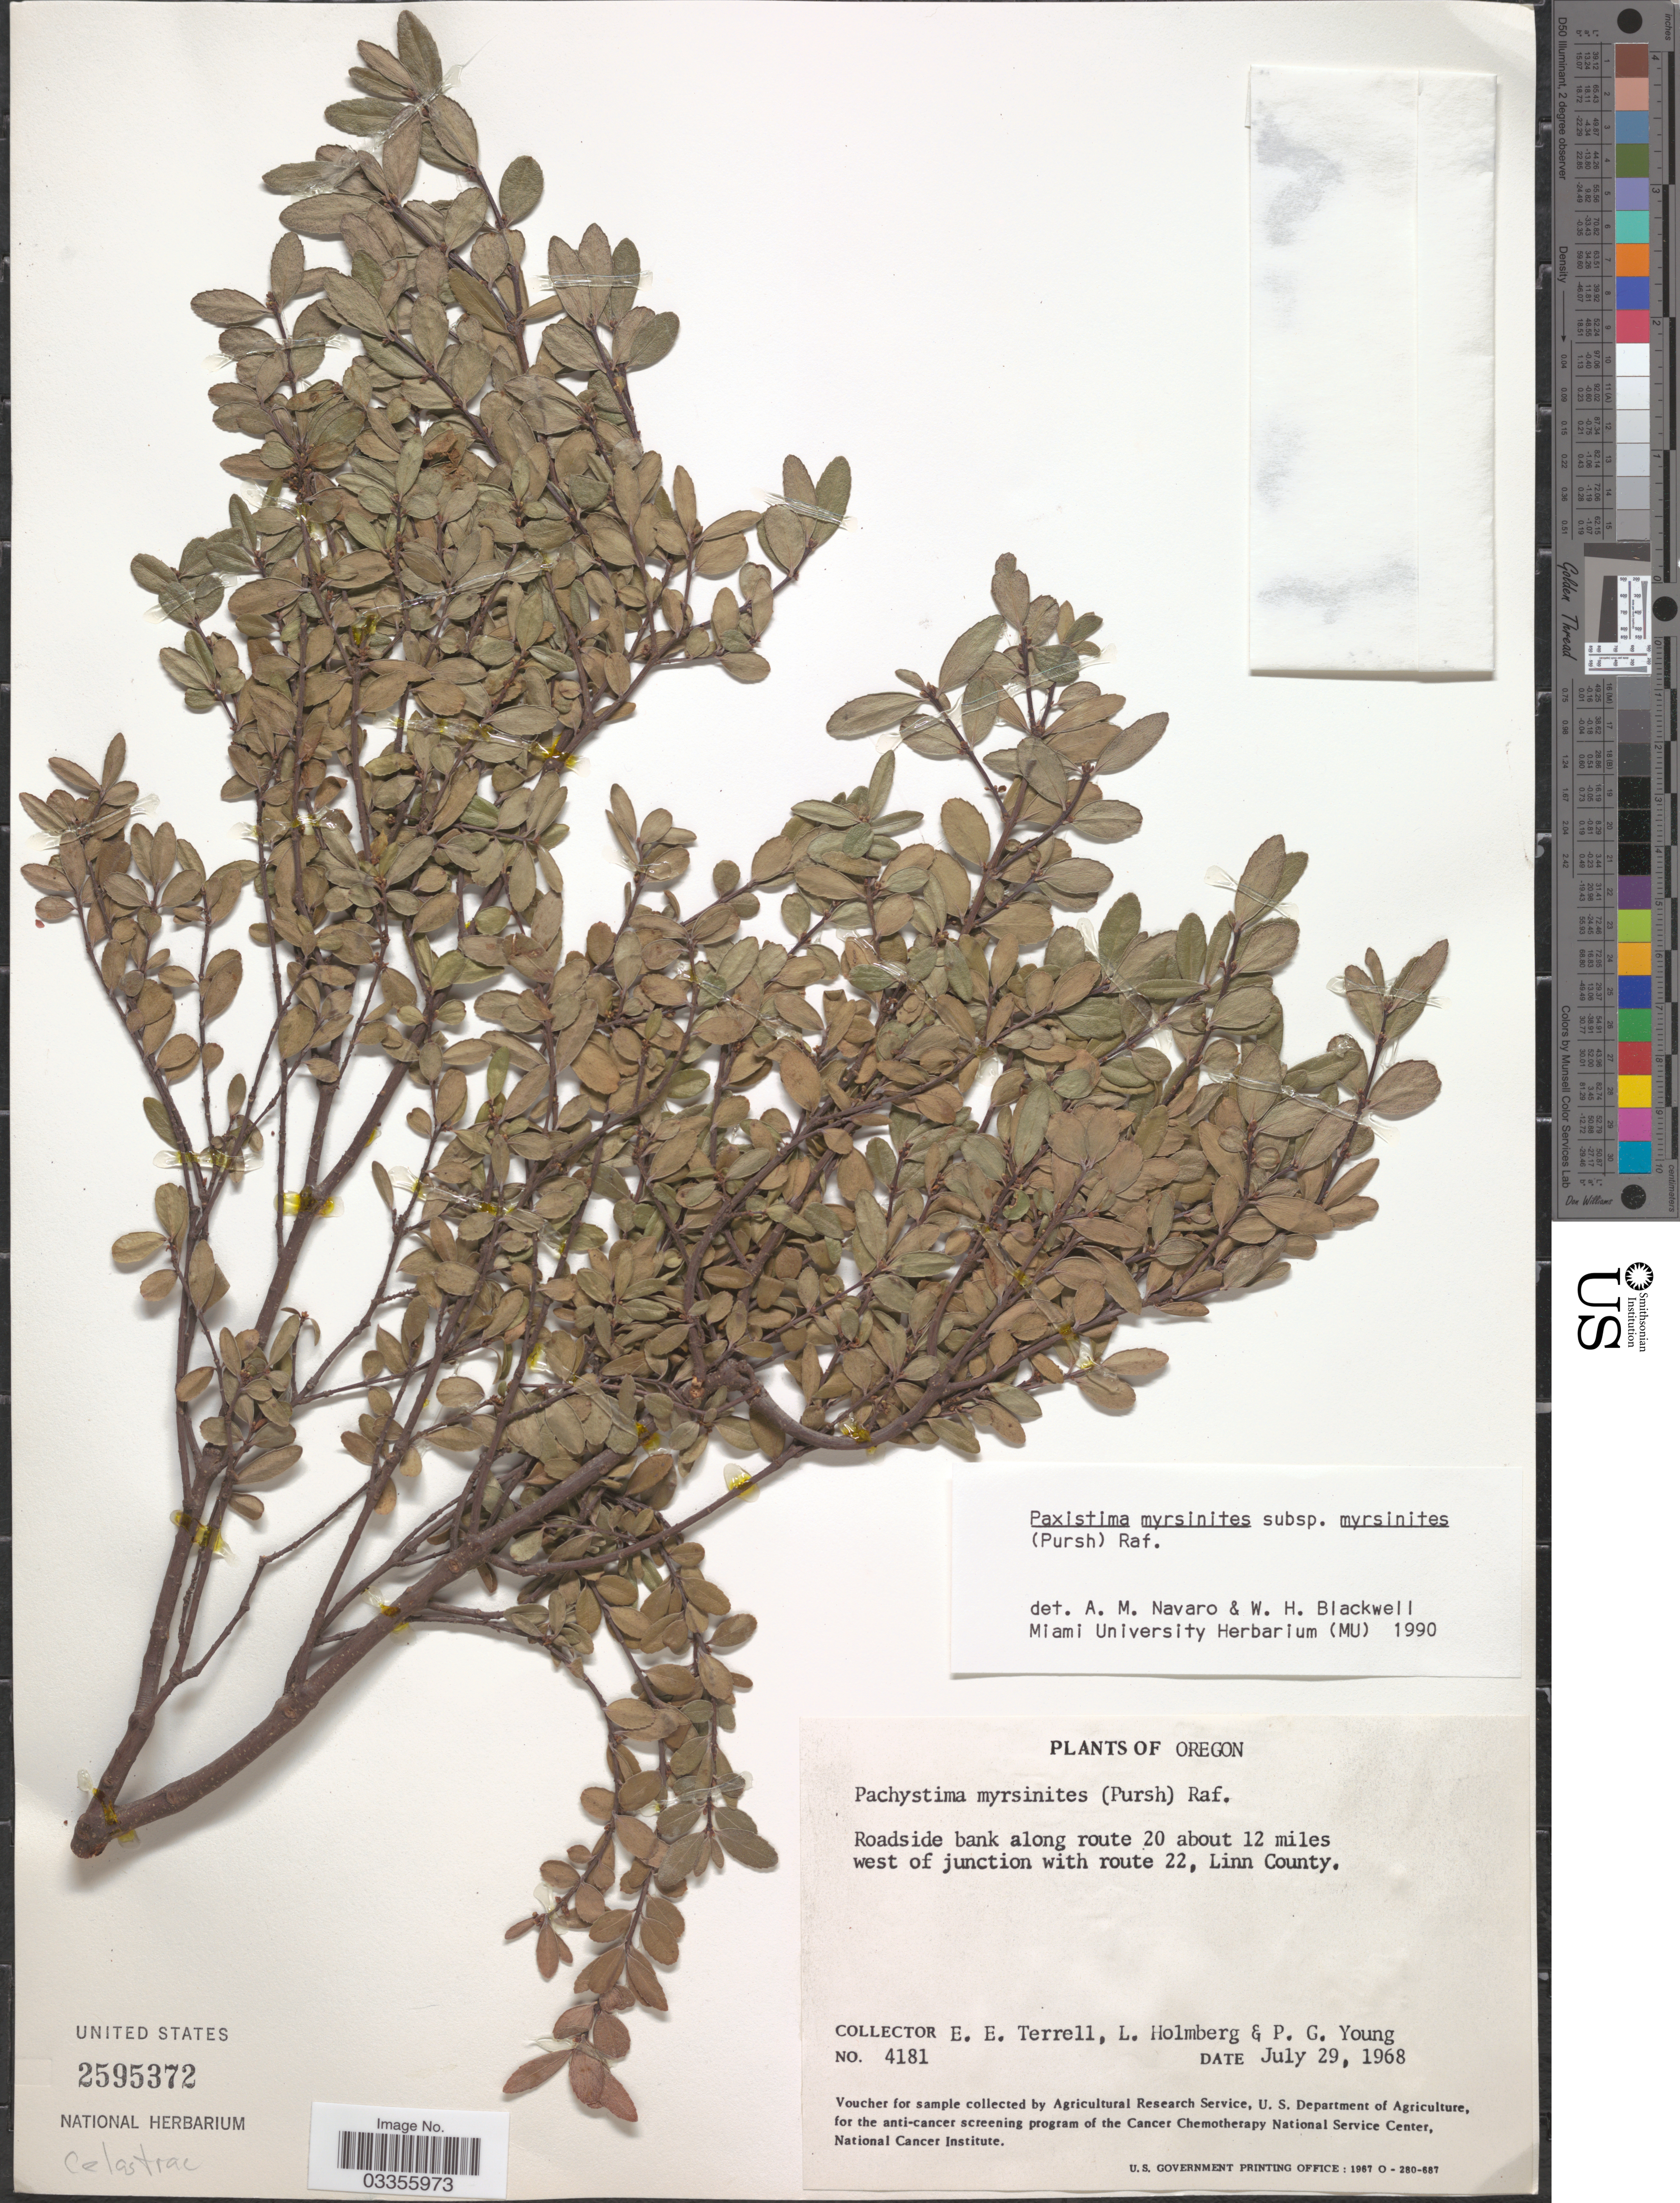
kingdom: Plantae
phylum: Tracheophyta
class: Magnoliopsida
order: Celastrales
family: Celastraceae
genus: Paxistima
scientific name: Paxistima myrsinites subsp. myrsinites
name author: (Pursh) Raf.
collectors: E. E. Terrell, L. Holmberg & P. Young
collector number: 4181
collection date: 1968-07-29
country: United States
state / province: Oregon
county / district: Linn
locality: Roadside bank along route 20 about 12 miles west of junction with route 22, Linn County.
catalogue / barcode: US 2595372